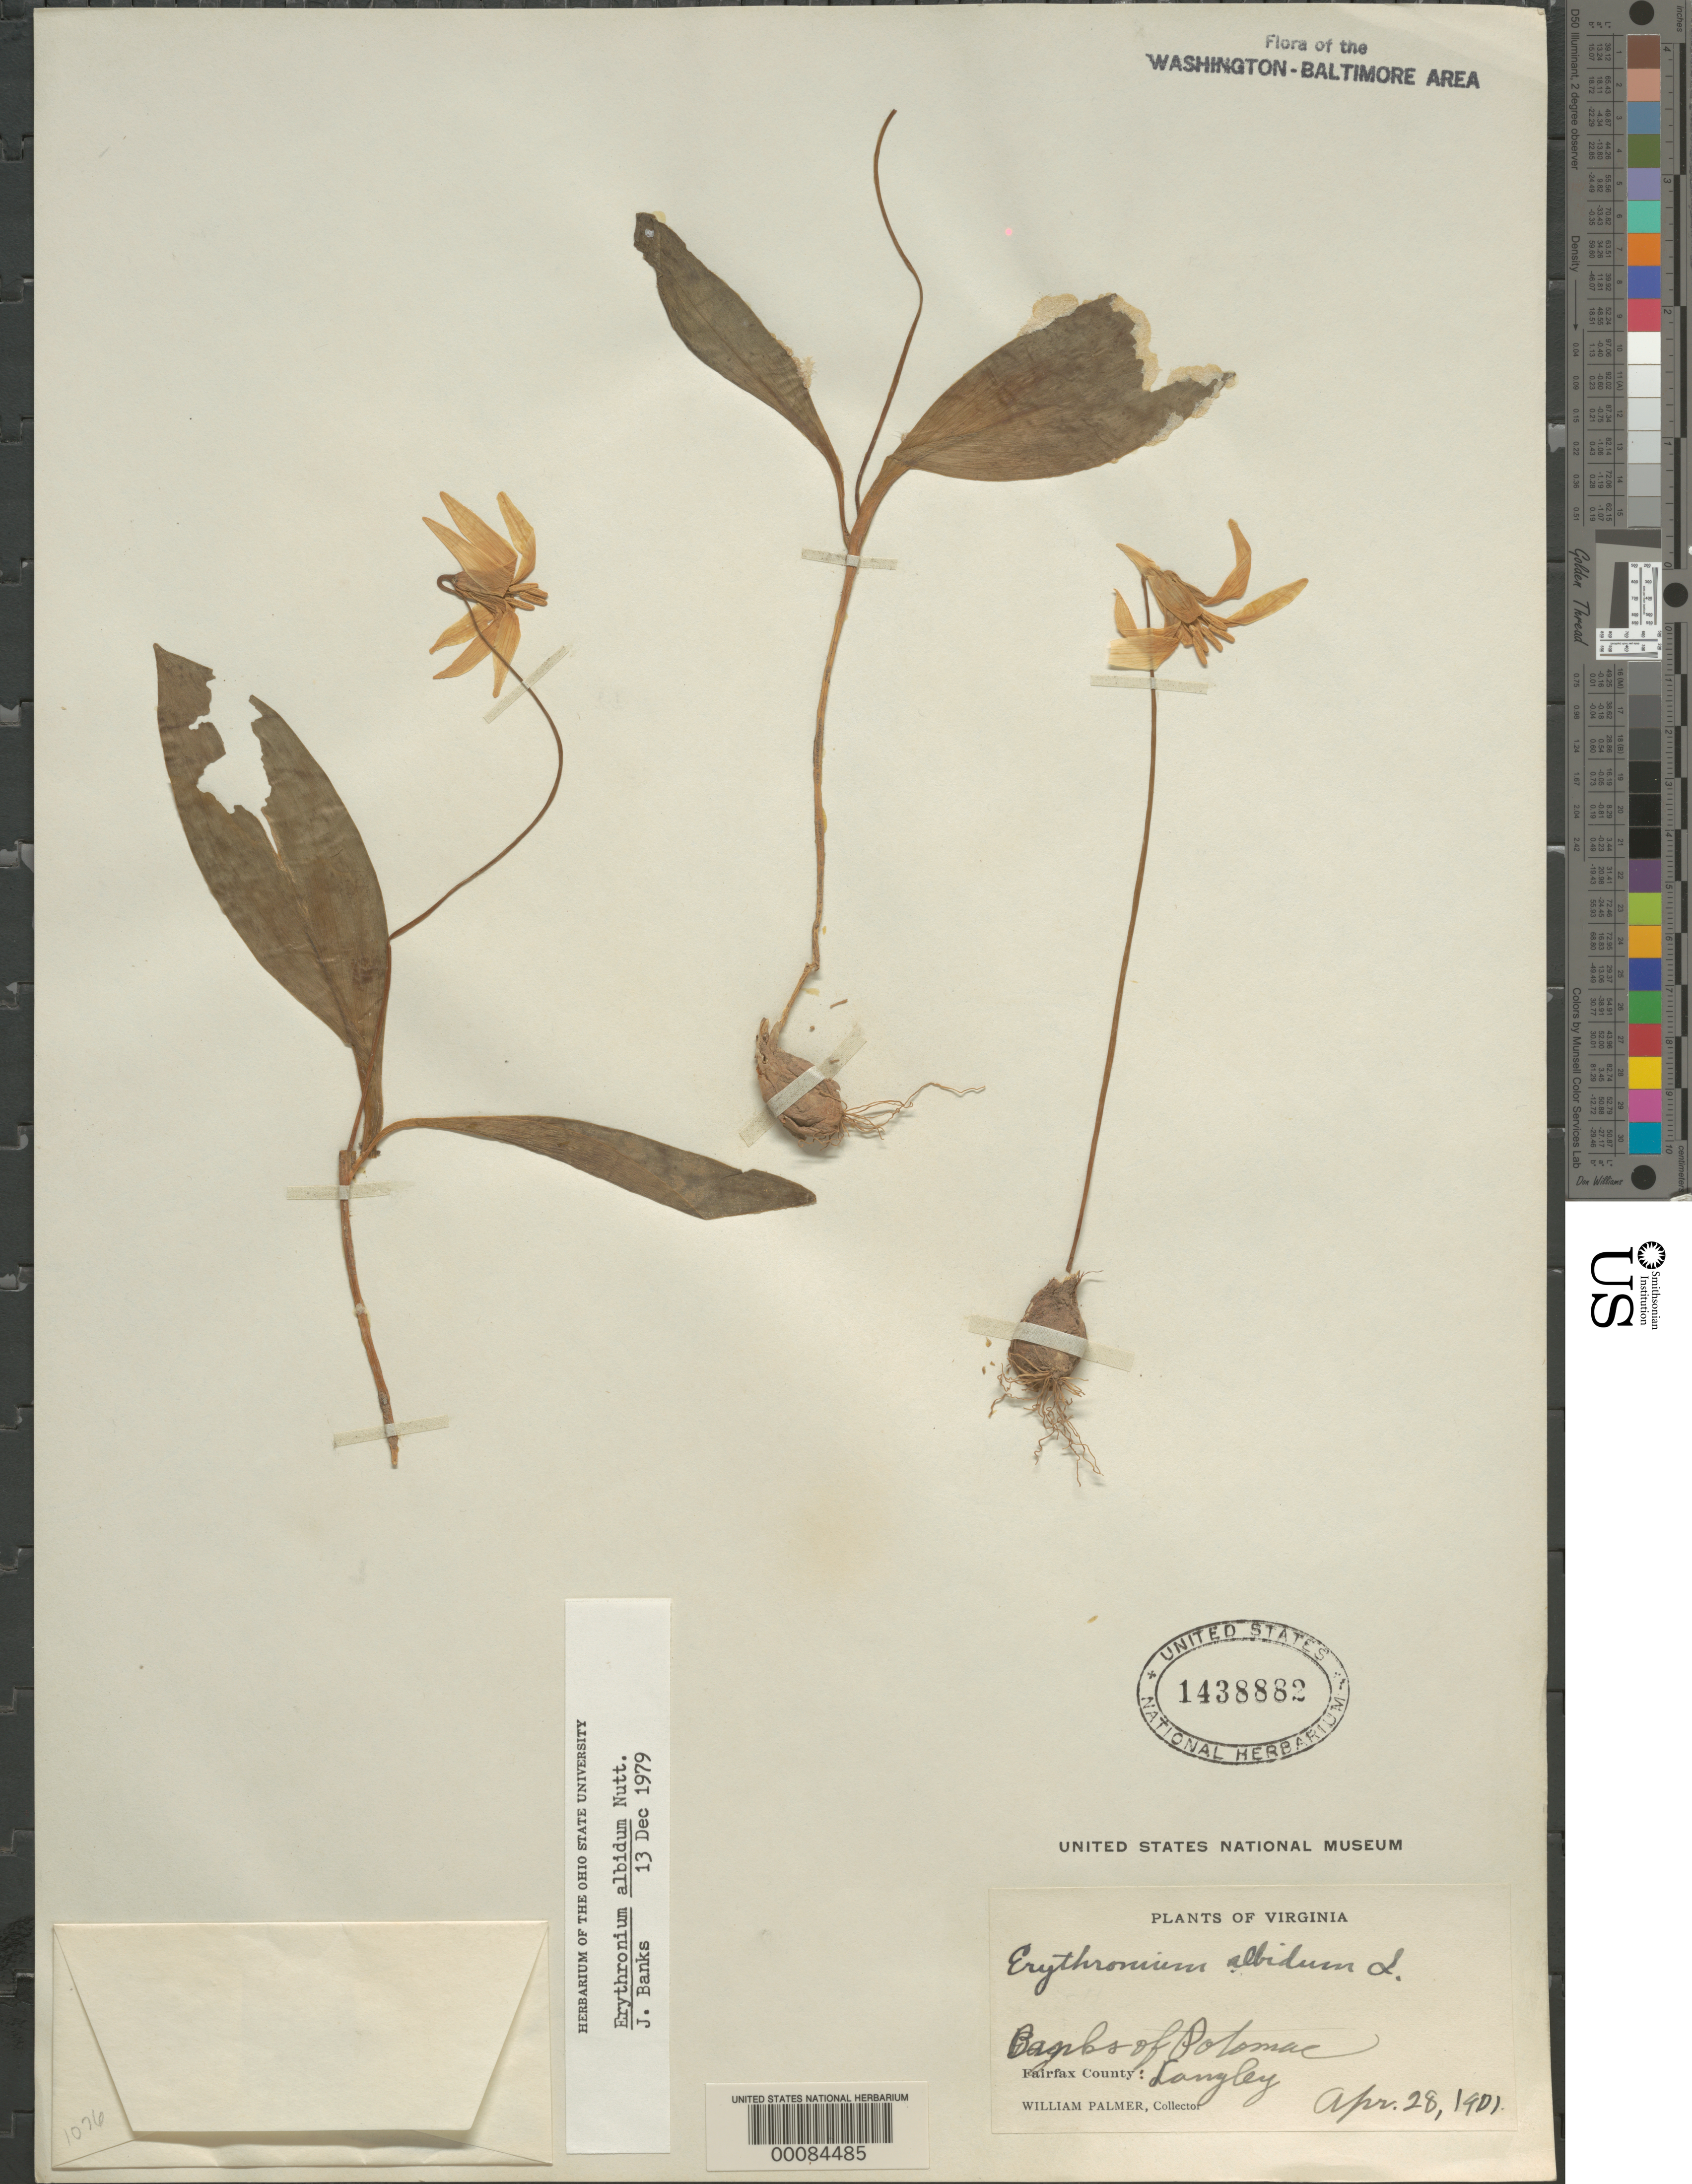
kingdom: Plantae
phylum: Tracheophyta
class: Liliopsida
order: Liliales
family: Liliaceae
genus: Erythronium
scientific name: Erythronium albidum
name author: Nutt.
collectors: W. Palmer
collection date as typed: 28 Apr 1901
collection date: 1901-04-28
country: United States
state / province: Virginia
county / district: Fairfax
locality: Potomac Banks Langley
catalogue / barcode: US 1438882